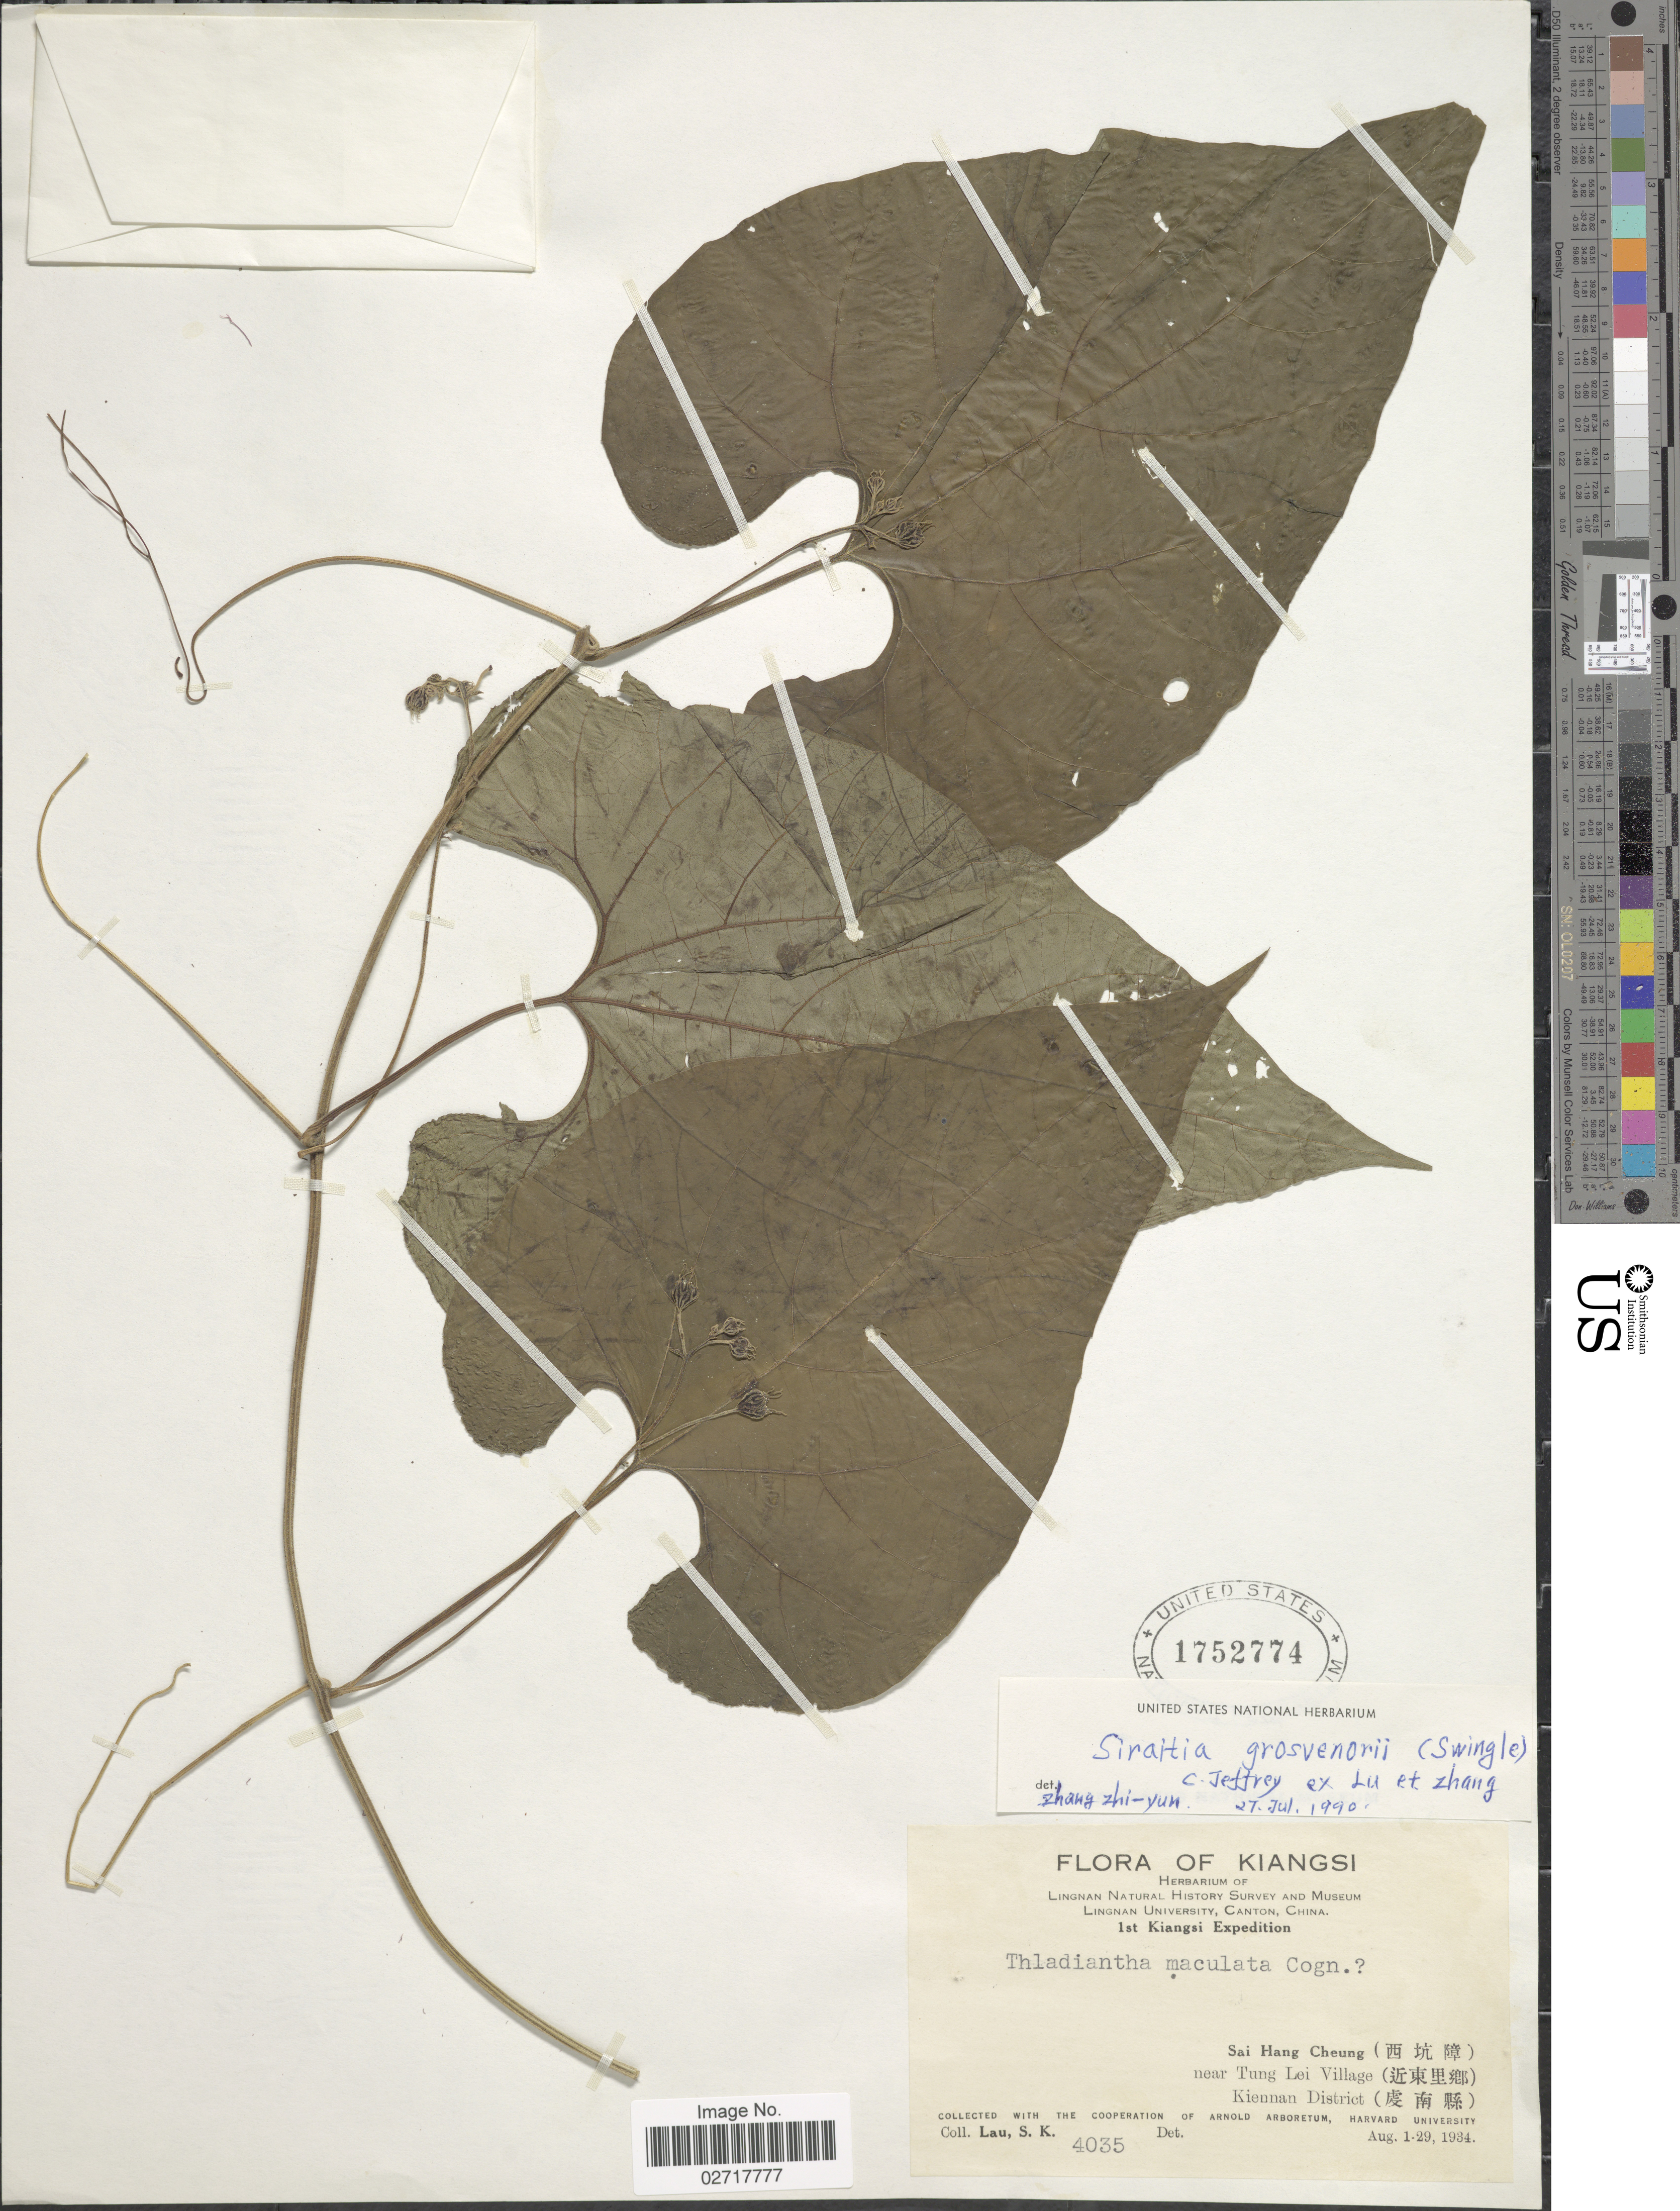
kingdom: Plantae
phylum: Tracheophyta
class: Magnoliopsida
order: Cucurbitales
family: Cucurbitaceae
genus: Siraitia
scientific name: Siraitia grosvenorii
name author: (Swingle) C. Jeffrey ex A.M. Lu & Zhi Y. Zhang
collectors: S. K. Lau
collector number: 4035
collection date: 1934-08-01/1934-08-29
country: China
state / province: Jiangxi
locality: Kiangsi. Sai Hang Cheung near Tung Lei Village Kiennan District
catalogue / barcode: US 1752774